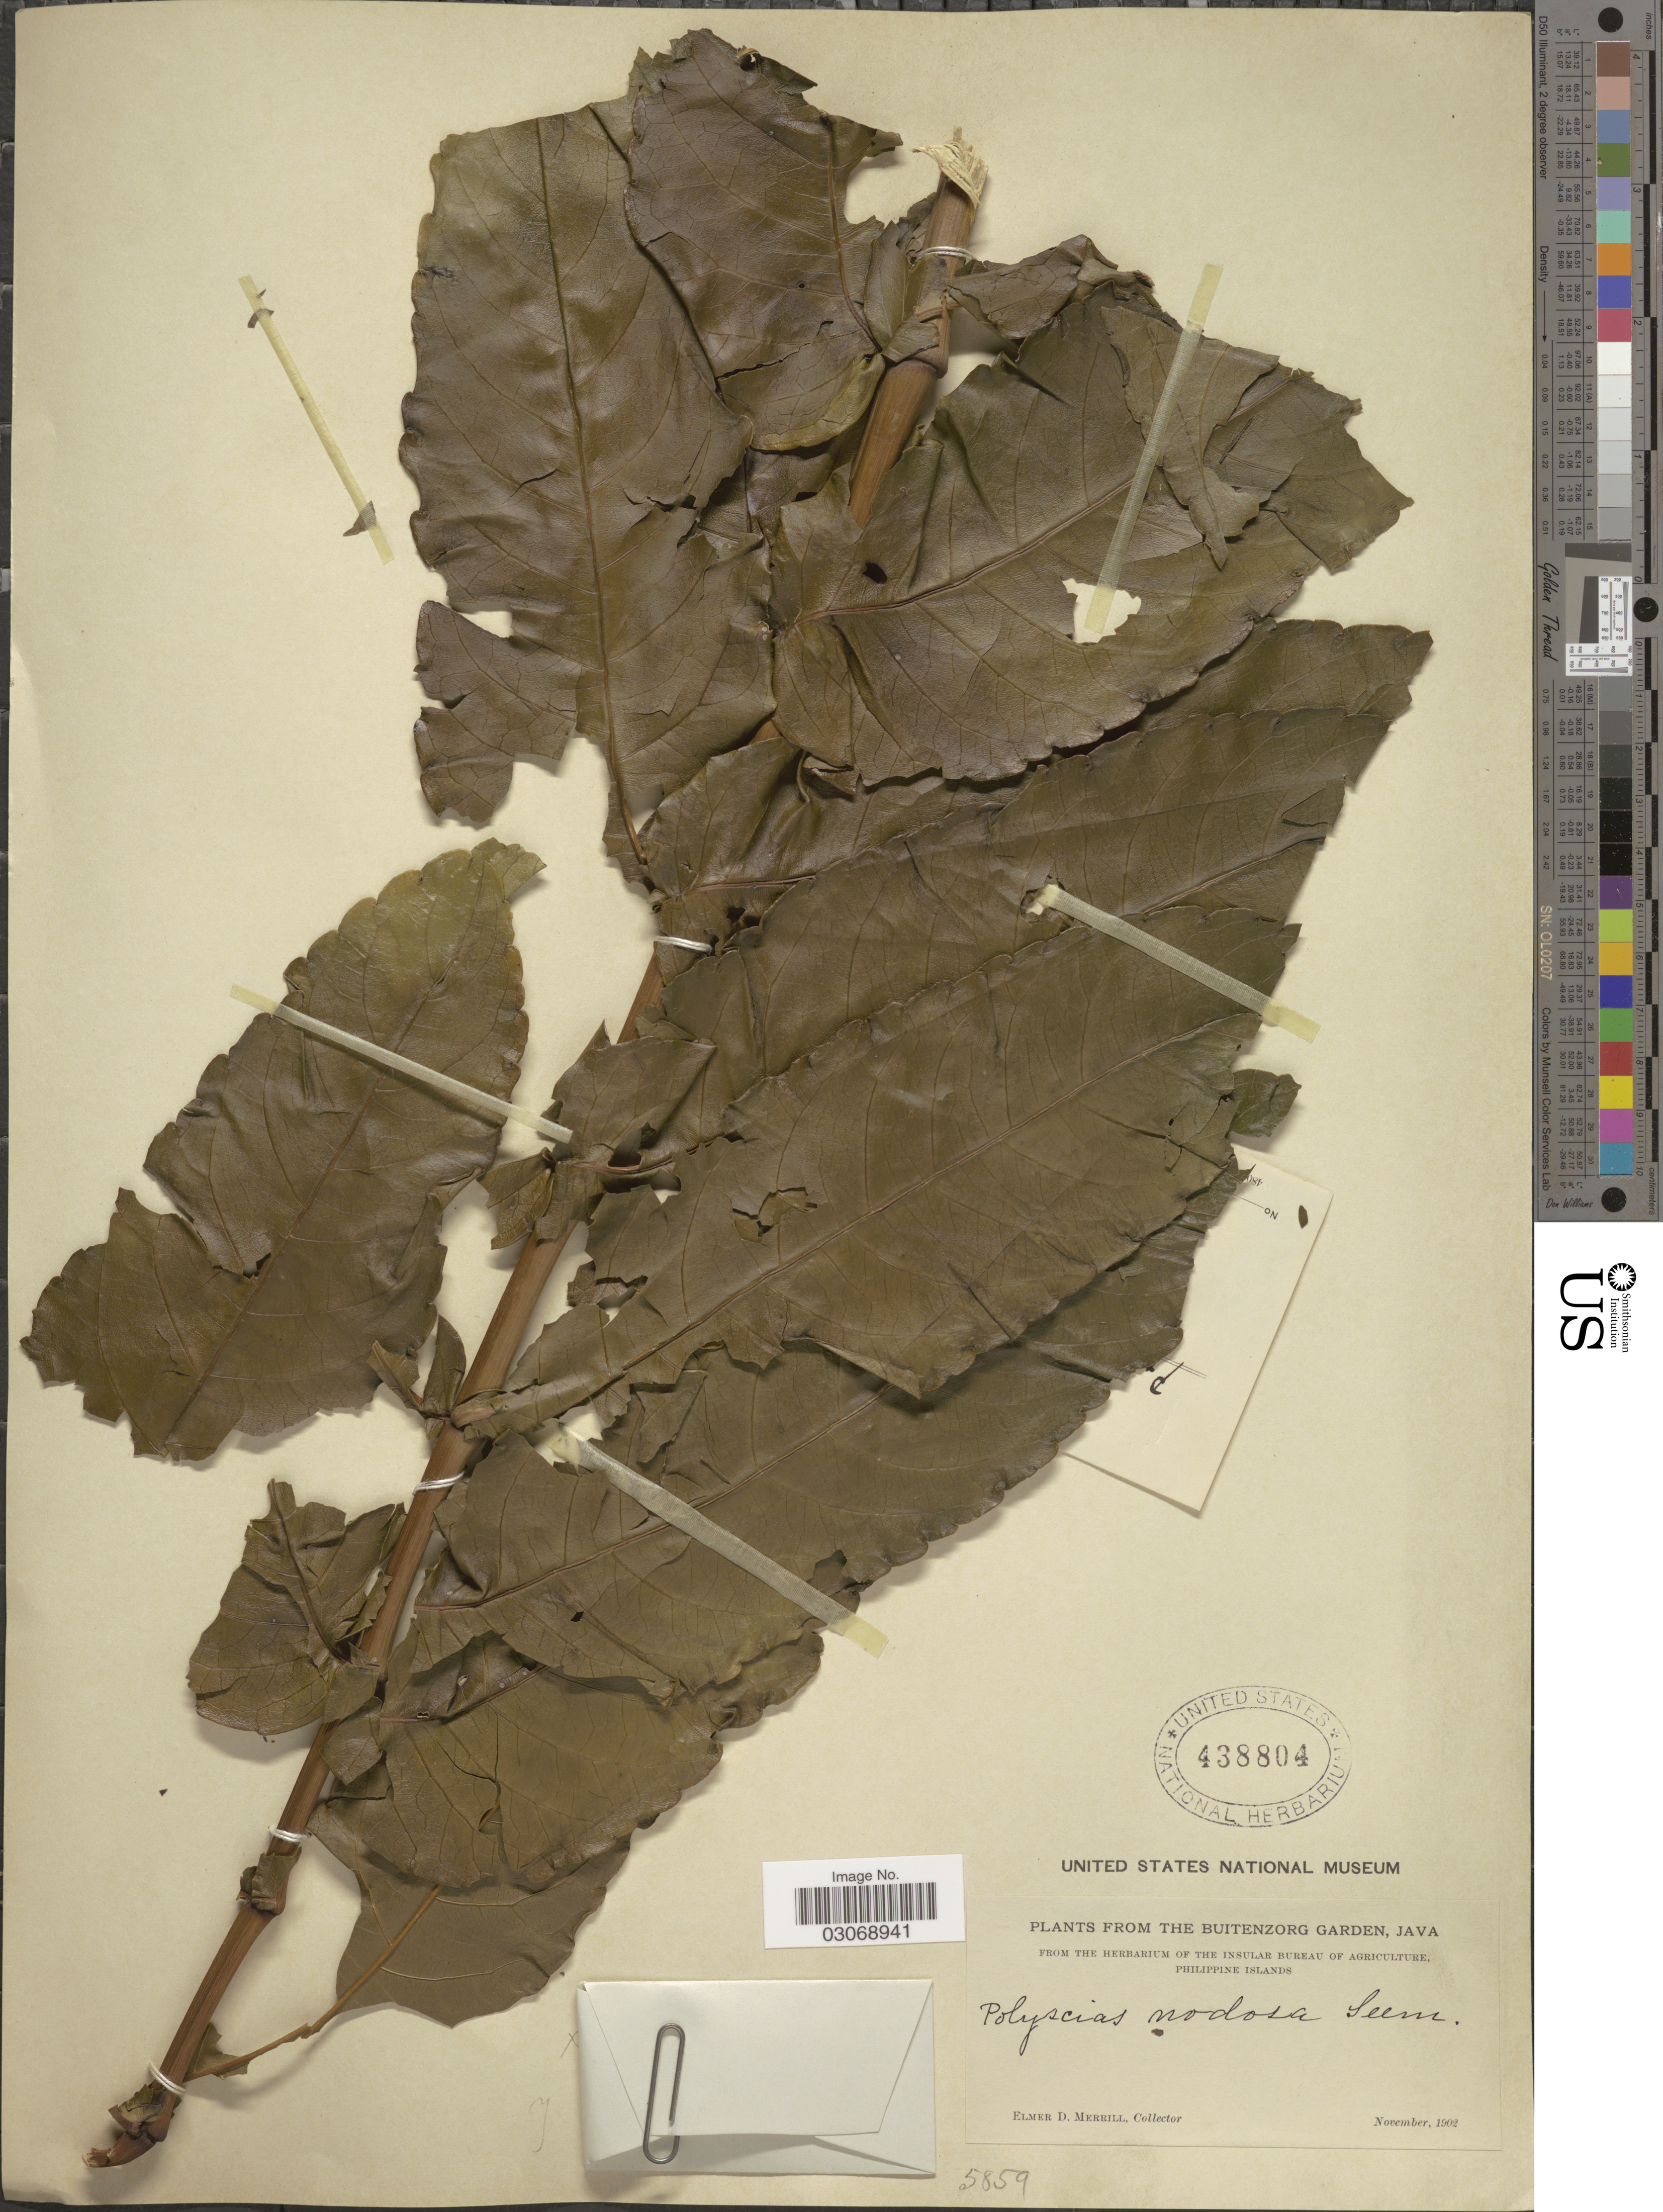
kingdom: Plantae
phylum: Tracheophyta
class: Magnoliopsida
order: Apiales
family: Araliaceae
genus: Polyscias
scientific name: Polyscias nodosa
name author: (Blume) Seem.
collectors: E. D. Merrill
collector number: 5859?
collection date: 1902-11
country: Indonesia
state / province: Java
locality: The Buitenzorg Garden, Java.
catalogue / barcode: US 438804